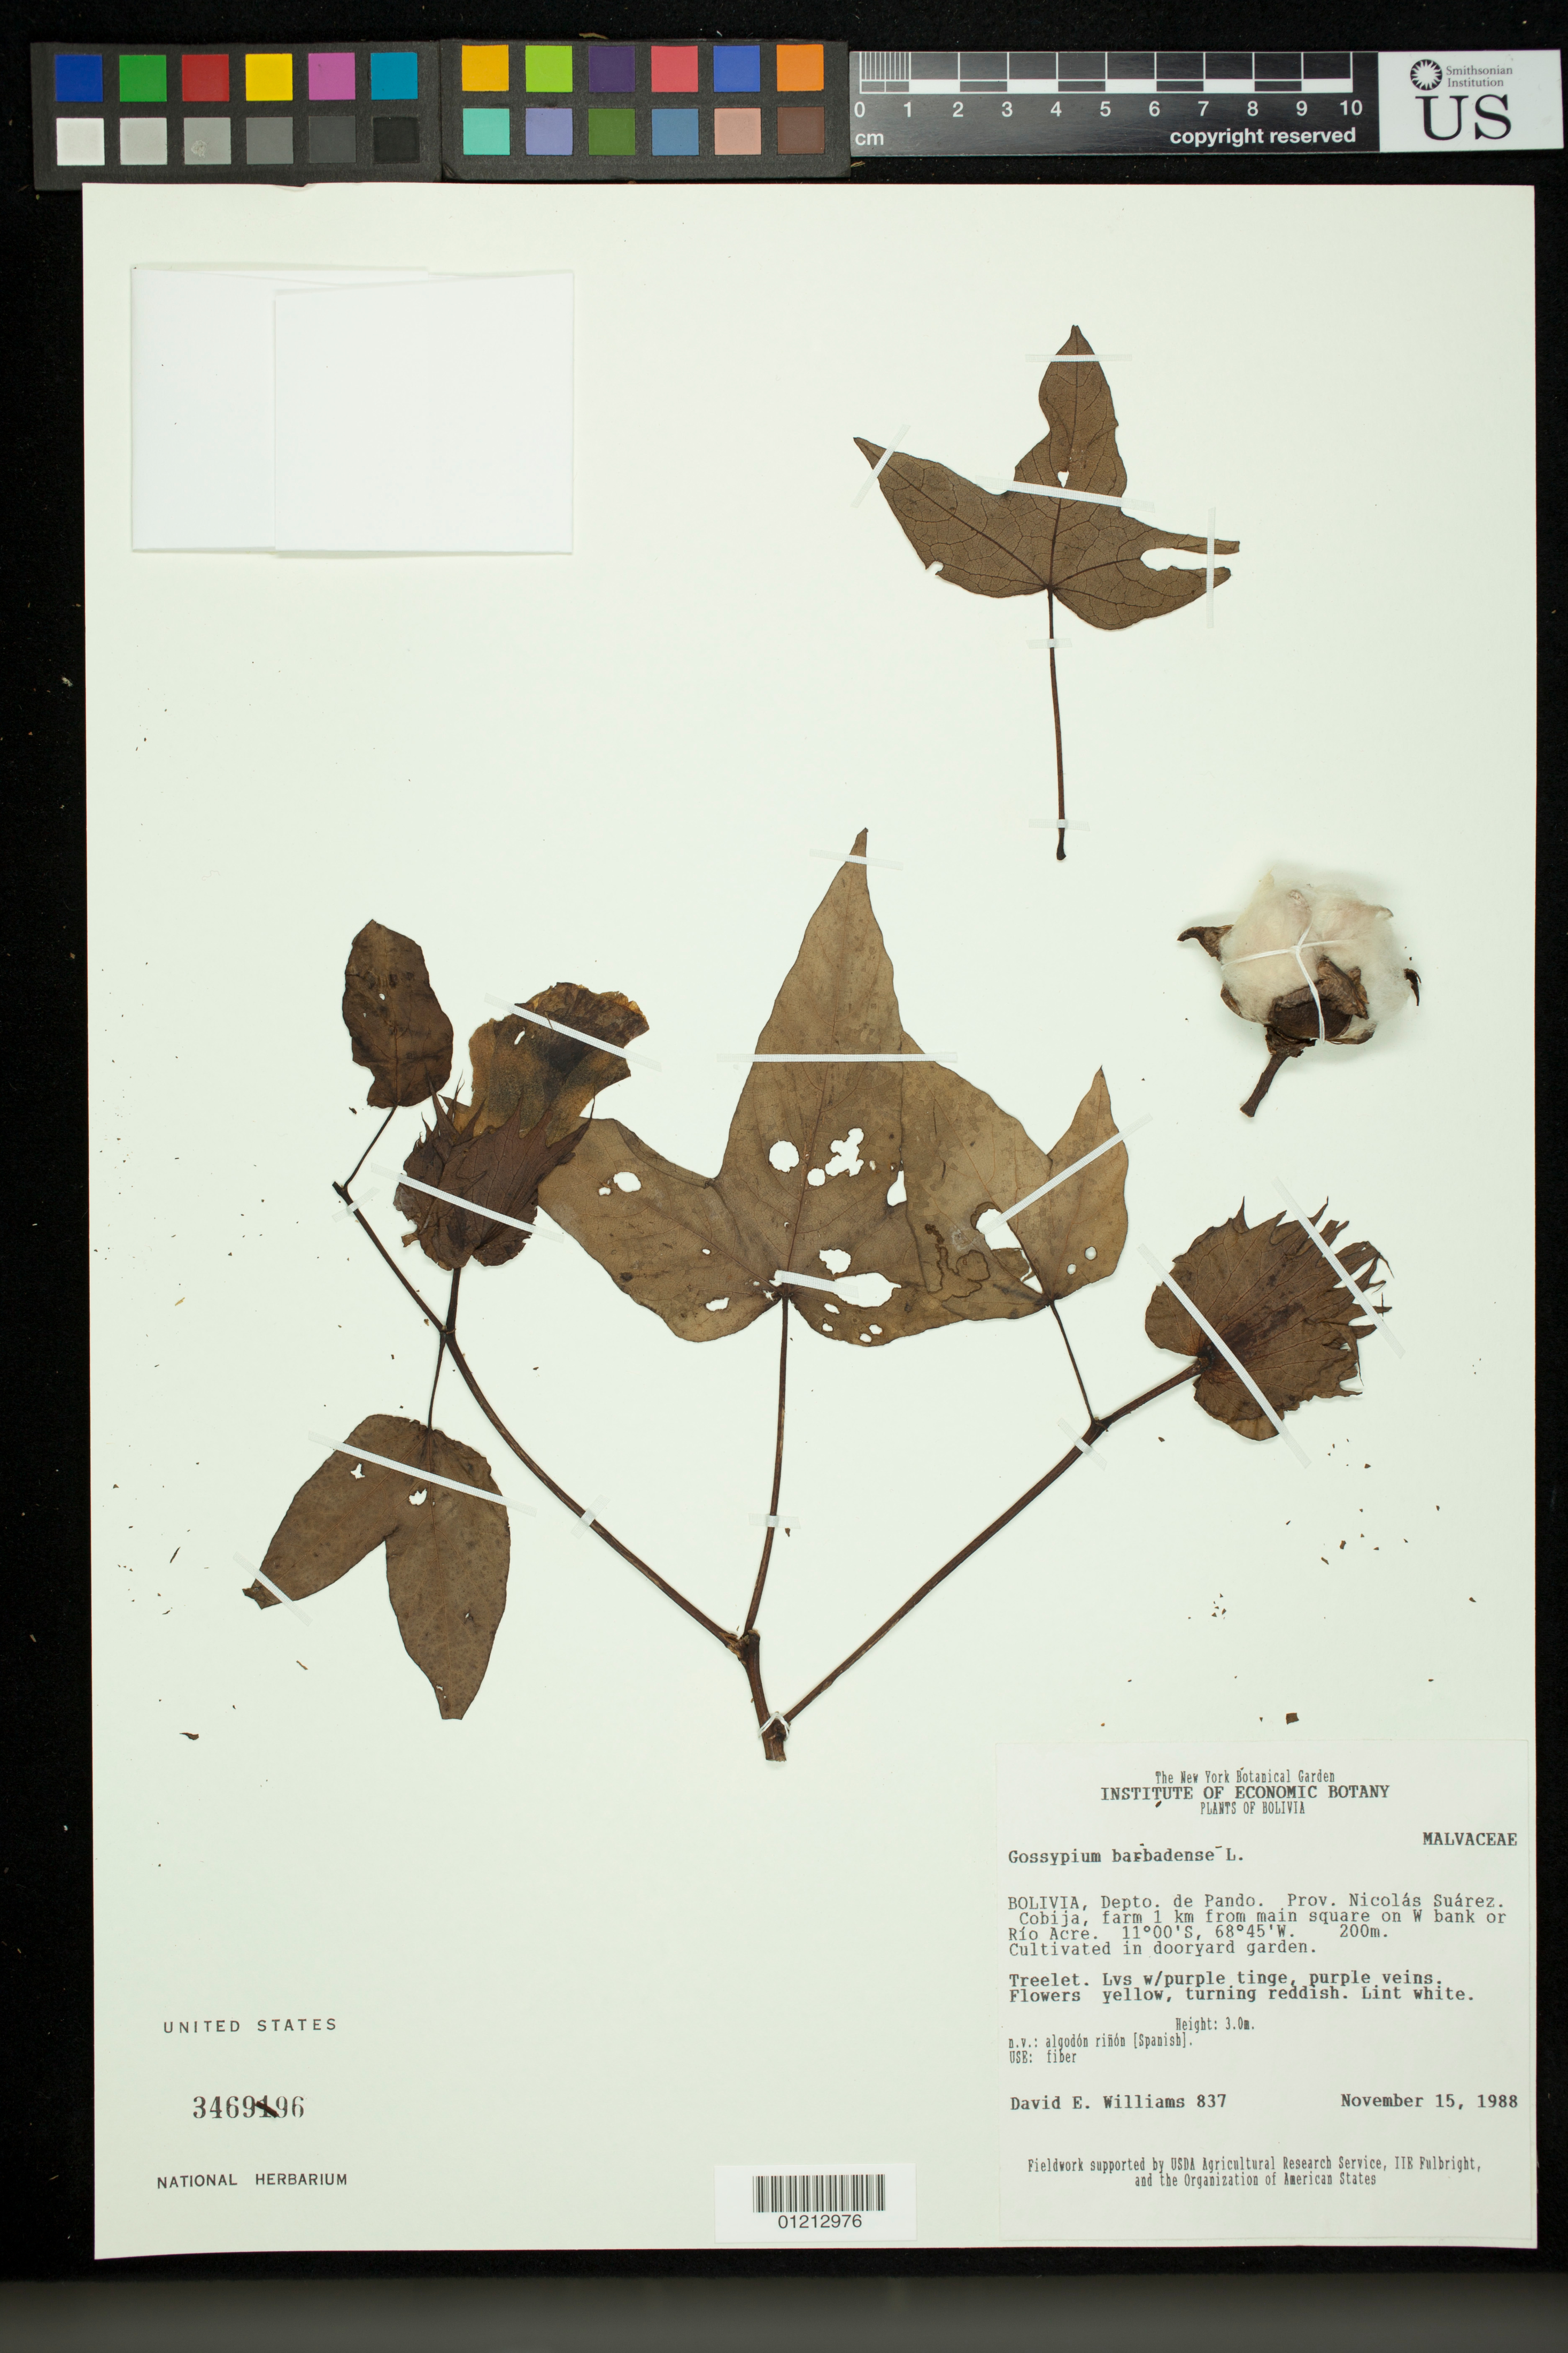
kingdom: Plantae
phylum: Tracheophyta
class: Magnoliopsida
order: Malvales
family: Malvaceae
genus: Gossypium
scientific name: Gossypium barbadense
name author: L.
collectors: D. E. Williams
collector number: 837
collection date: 1988-11-15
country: Bolivia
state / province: Pando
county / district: Nicolás Suárez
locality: Cobija, farm 1 km from main square on W bank of Rio Acre. Cultivated in dooryard garden.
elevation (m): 200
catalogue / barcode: US 3469196